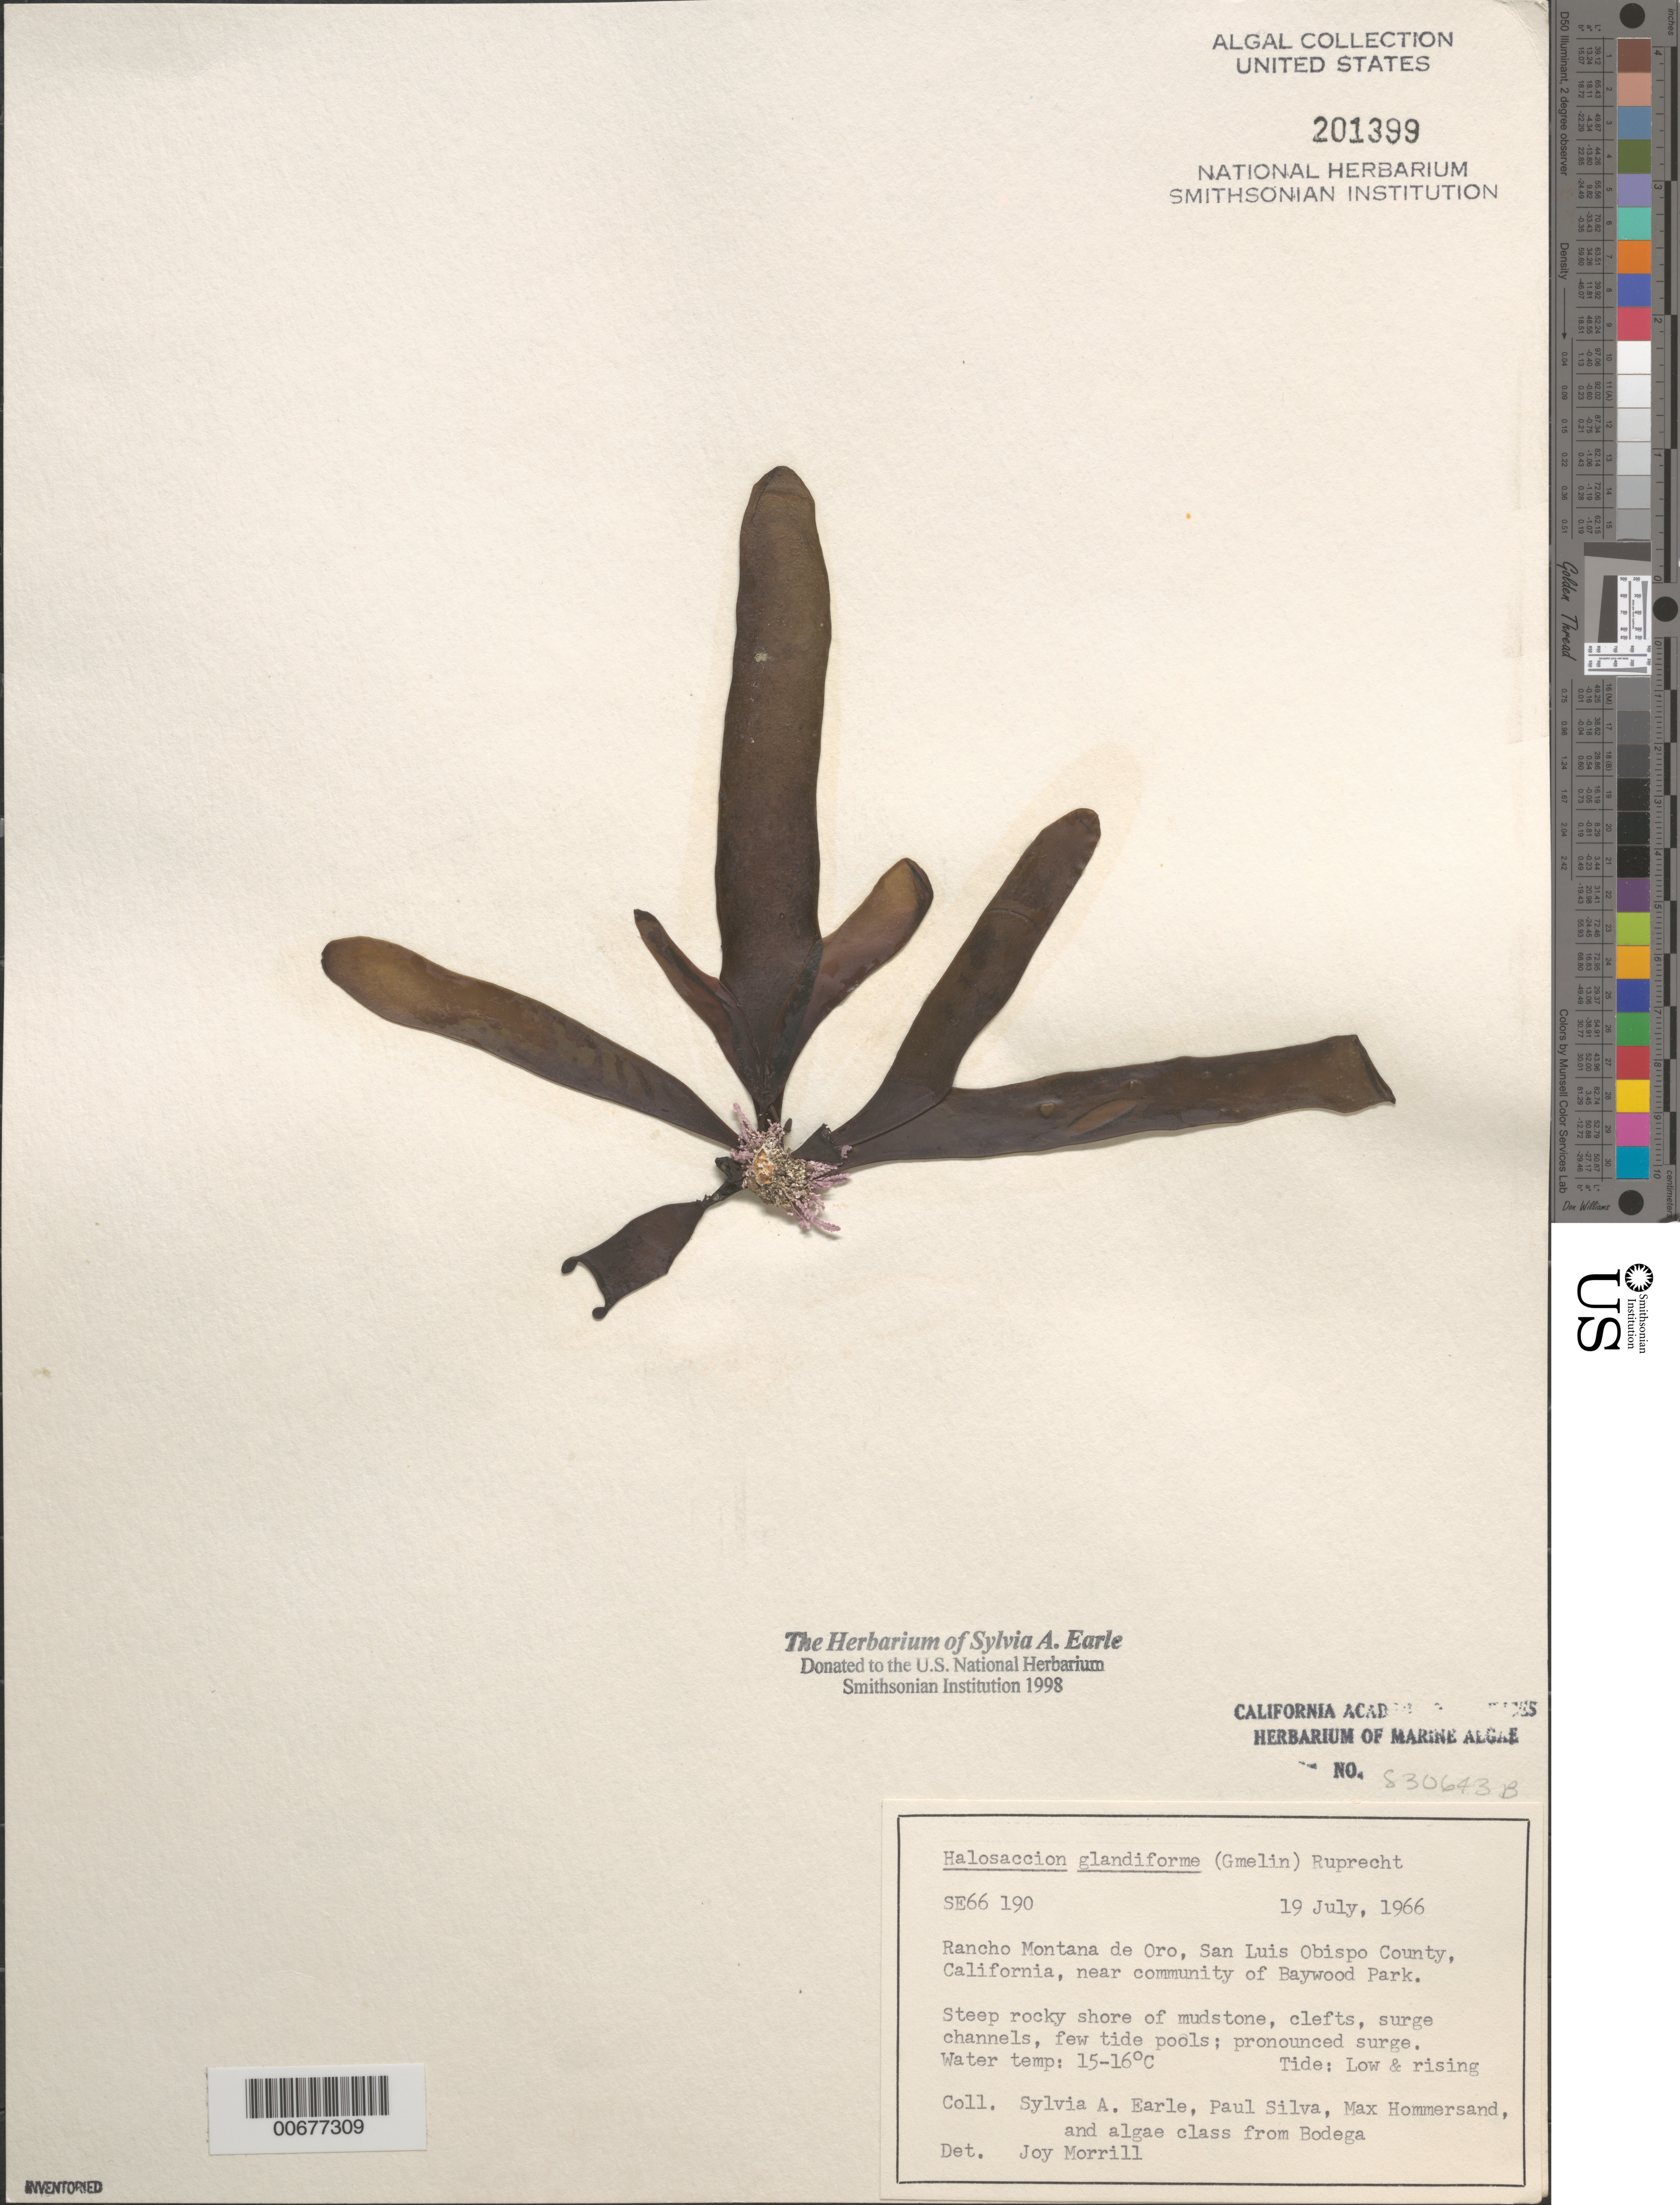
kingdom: Plantae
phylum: Rhodophyta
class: Florideophyceae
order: Palmariales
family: Palmariaceae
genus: Halosaccion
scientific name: Halosaccion glandiforme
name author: (S.G. Gmel.) Rupr.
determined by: Morrill, J.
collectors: S. A. Earle, P. C. Silva, M. H. Hommersand & Bodega Algae Class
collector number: SE 66190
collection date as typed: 19 Jul 1966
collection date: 1966-07-19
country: United States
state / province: California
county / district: San Luis Obispo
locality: Rancho Montana de Oro, near Baywood Park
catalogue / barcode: US 201399